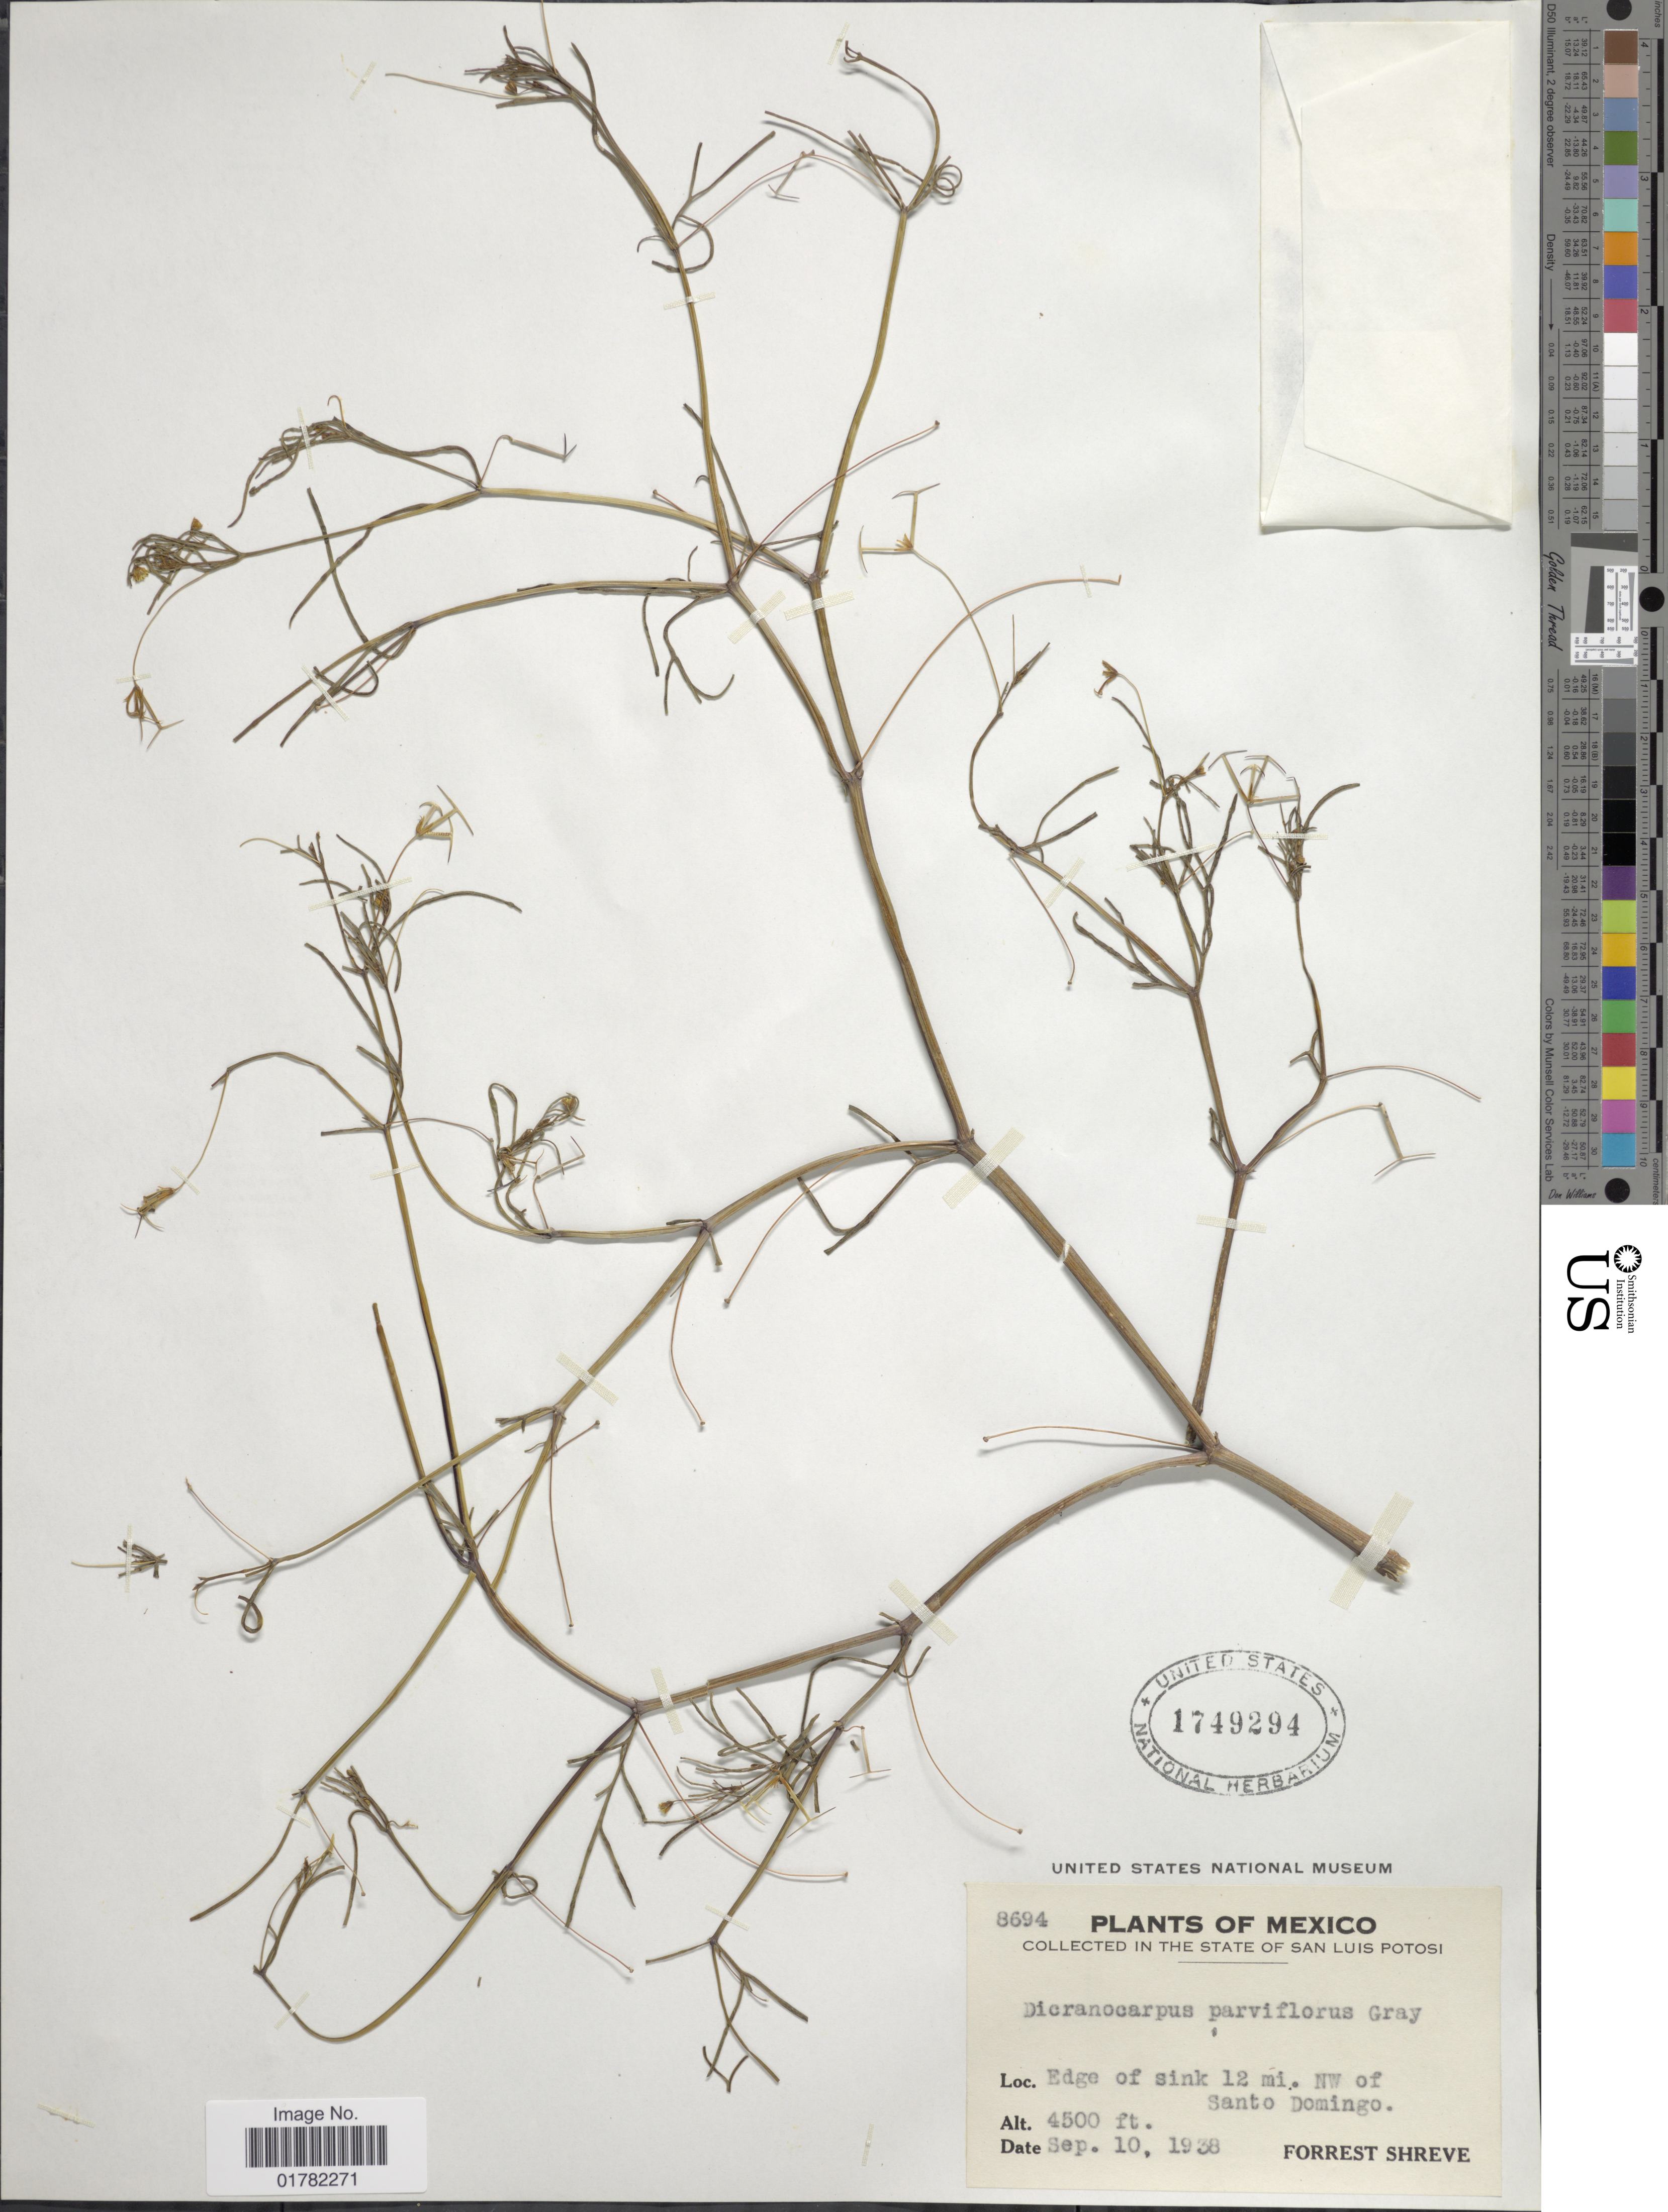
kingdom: Plantae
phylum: Tracheophyta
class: Magnoliopsida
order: Asterales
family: Asteraceae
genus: Dicranocarpus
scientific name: Dicranocarpus parviflorus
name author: A. Gray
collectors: F. Shreve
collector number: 8694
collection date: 1938-09-10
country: Mexico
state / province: San Luis Potosí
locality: Edge of sink 12 mi. NW of Santo Domingo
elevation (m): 1372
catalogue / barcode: US 1749294